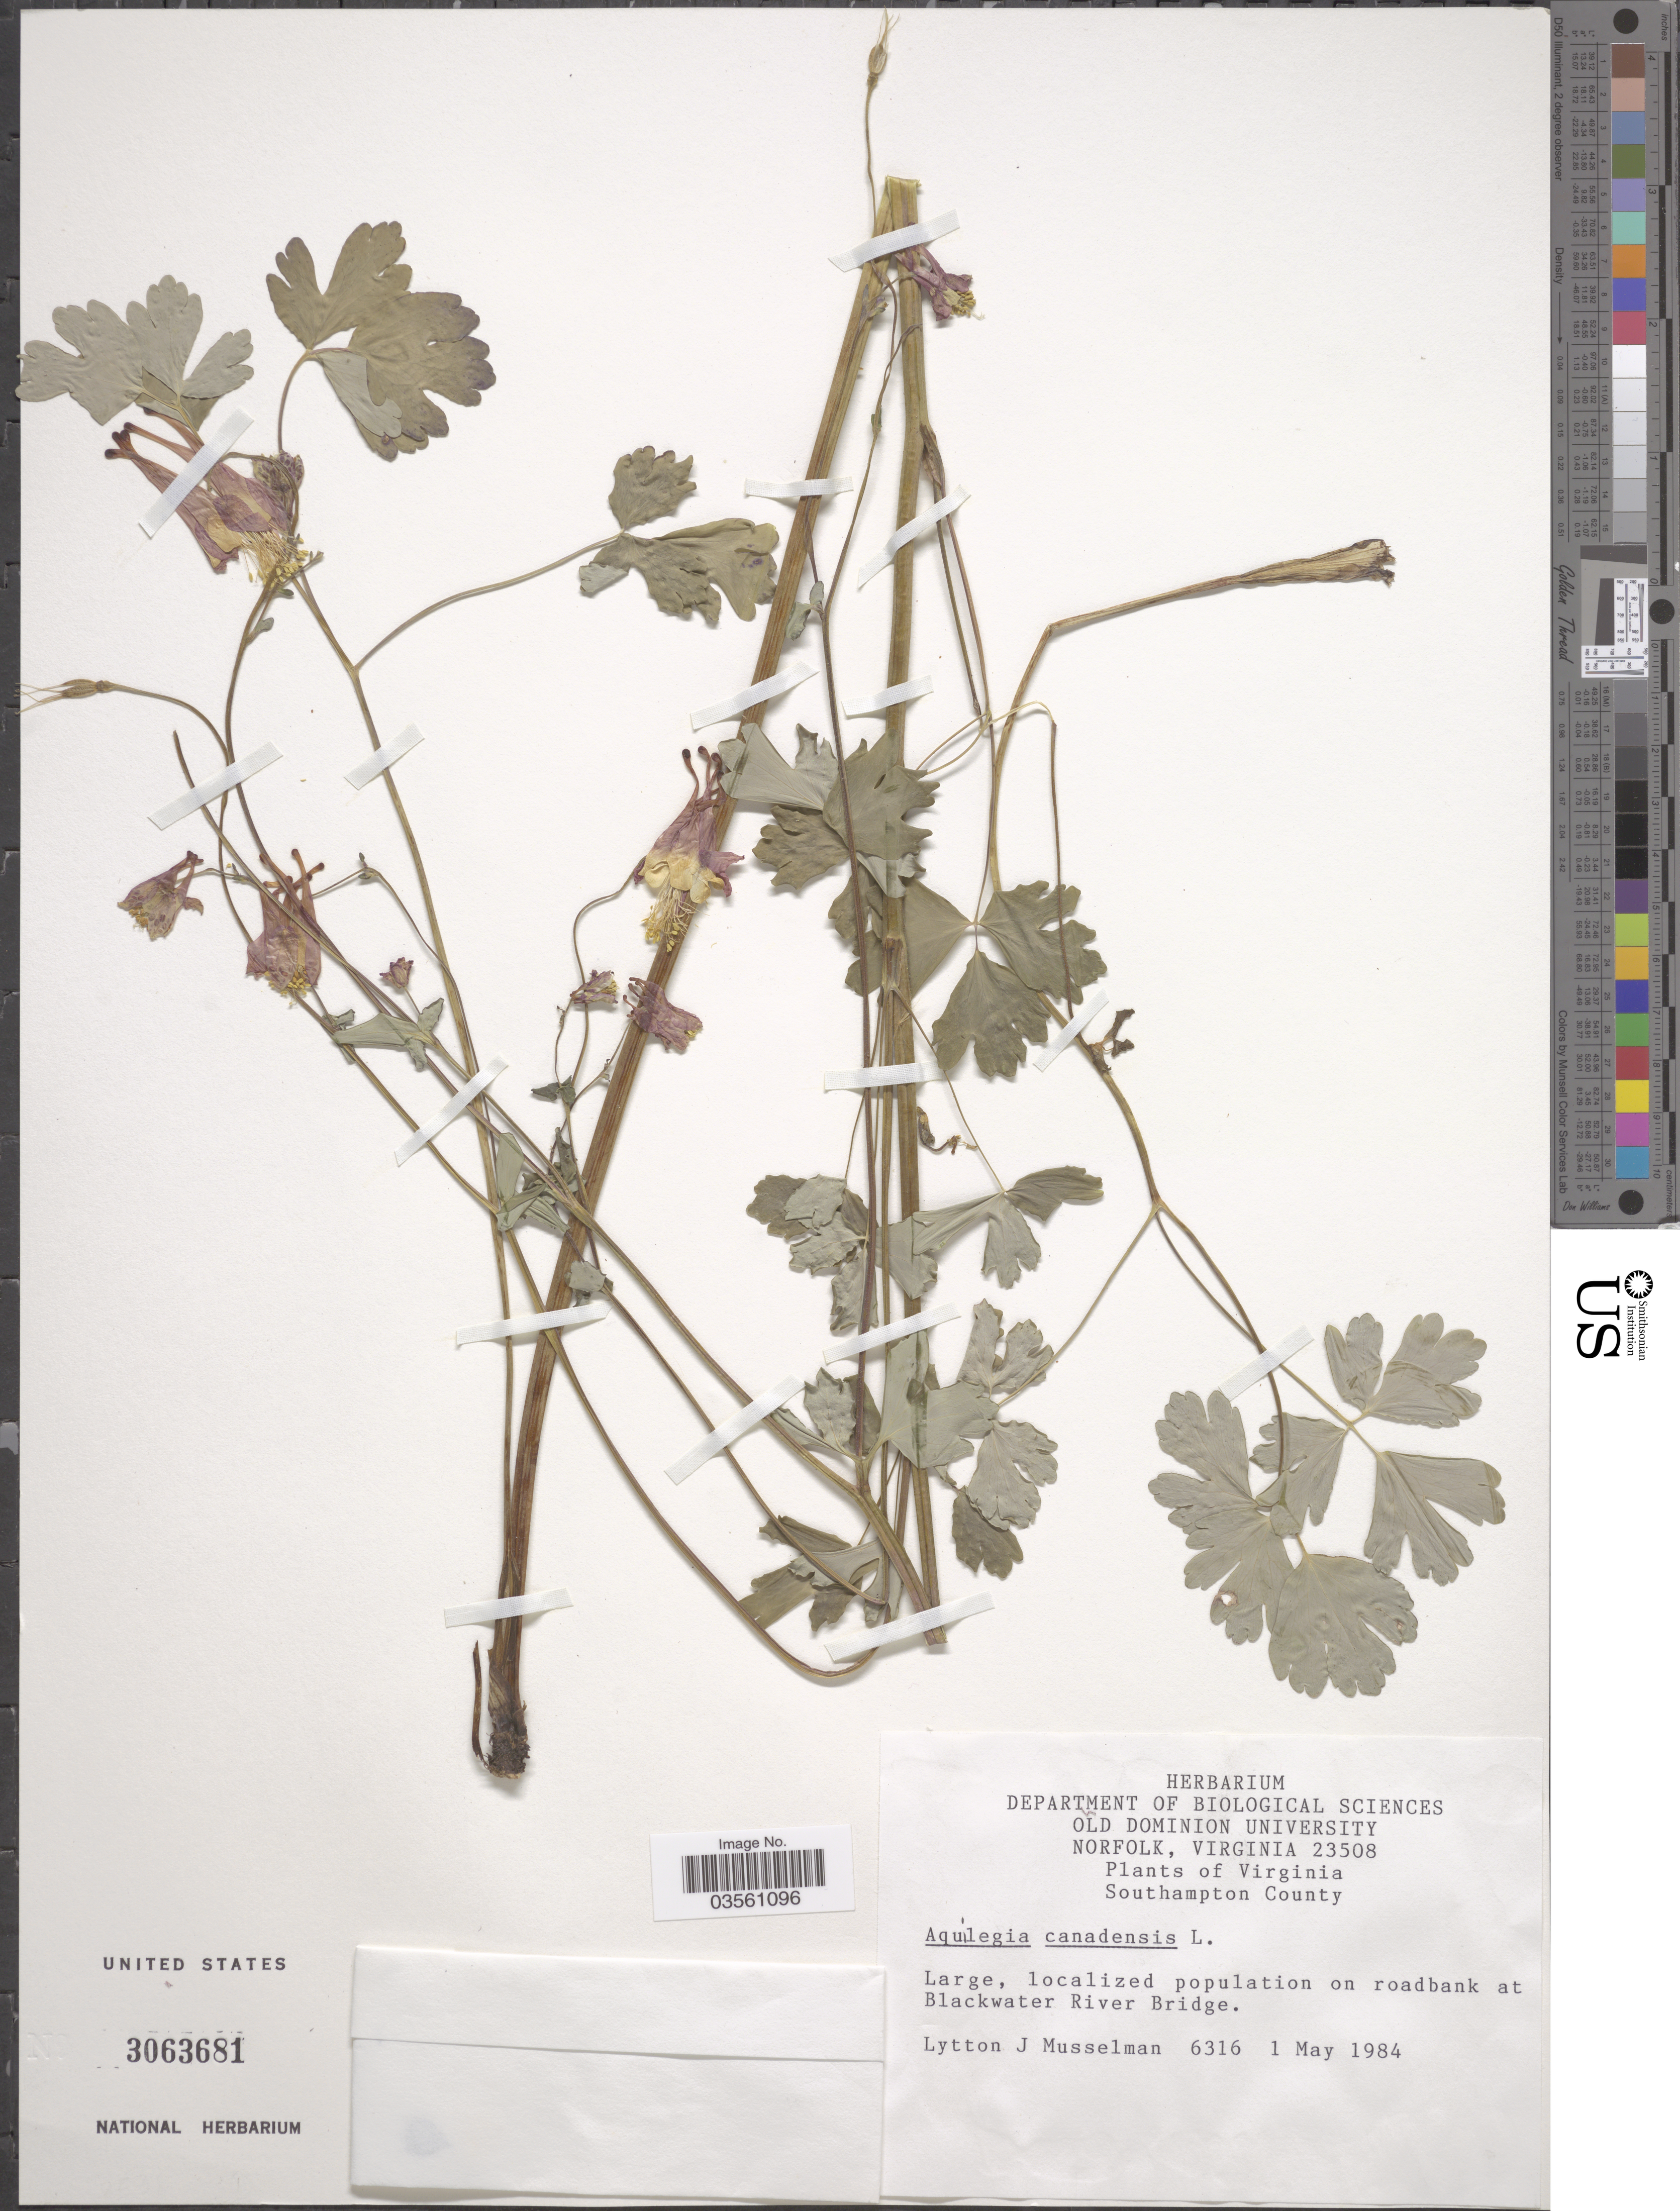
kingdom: Plantae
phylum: Tracheophyta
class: Magnoliopsida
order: Ranunculales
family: Ranunculaceae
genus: Aquilegia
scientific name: Aquilegia canadensis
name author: L.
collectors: L. J. Musselman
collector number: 6316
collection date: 1984-05-01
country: United States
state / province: Virginia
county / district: Southampton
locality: Southampton County. On roadbank at Blackwater River Bridge.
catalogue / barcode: US 3063681